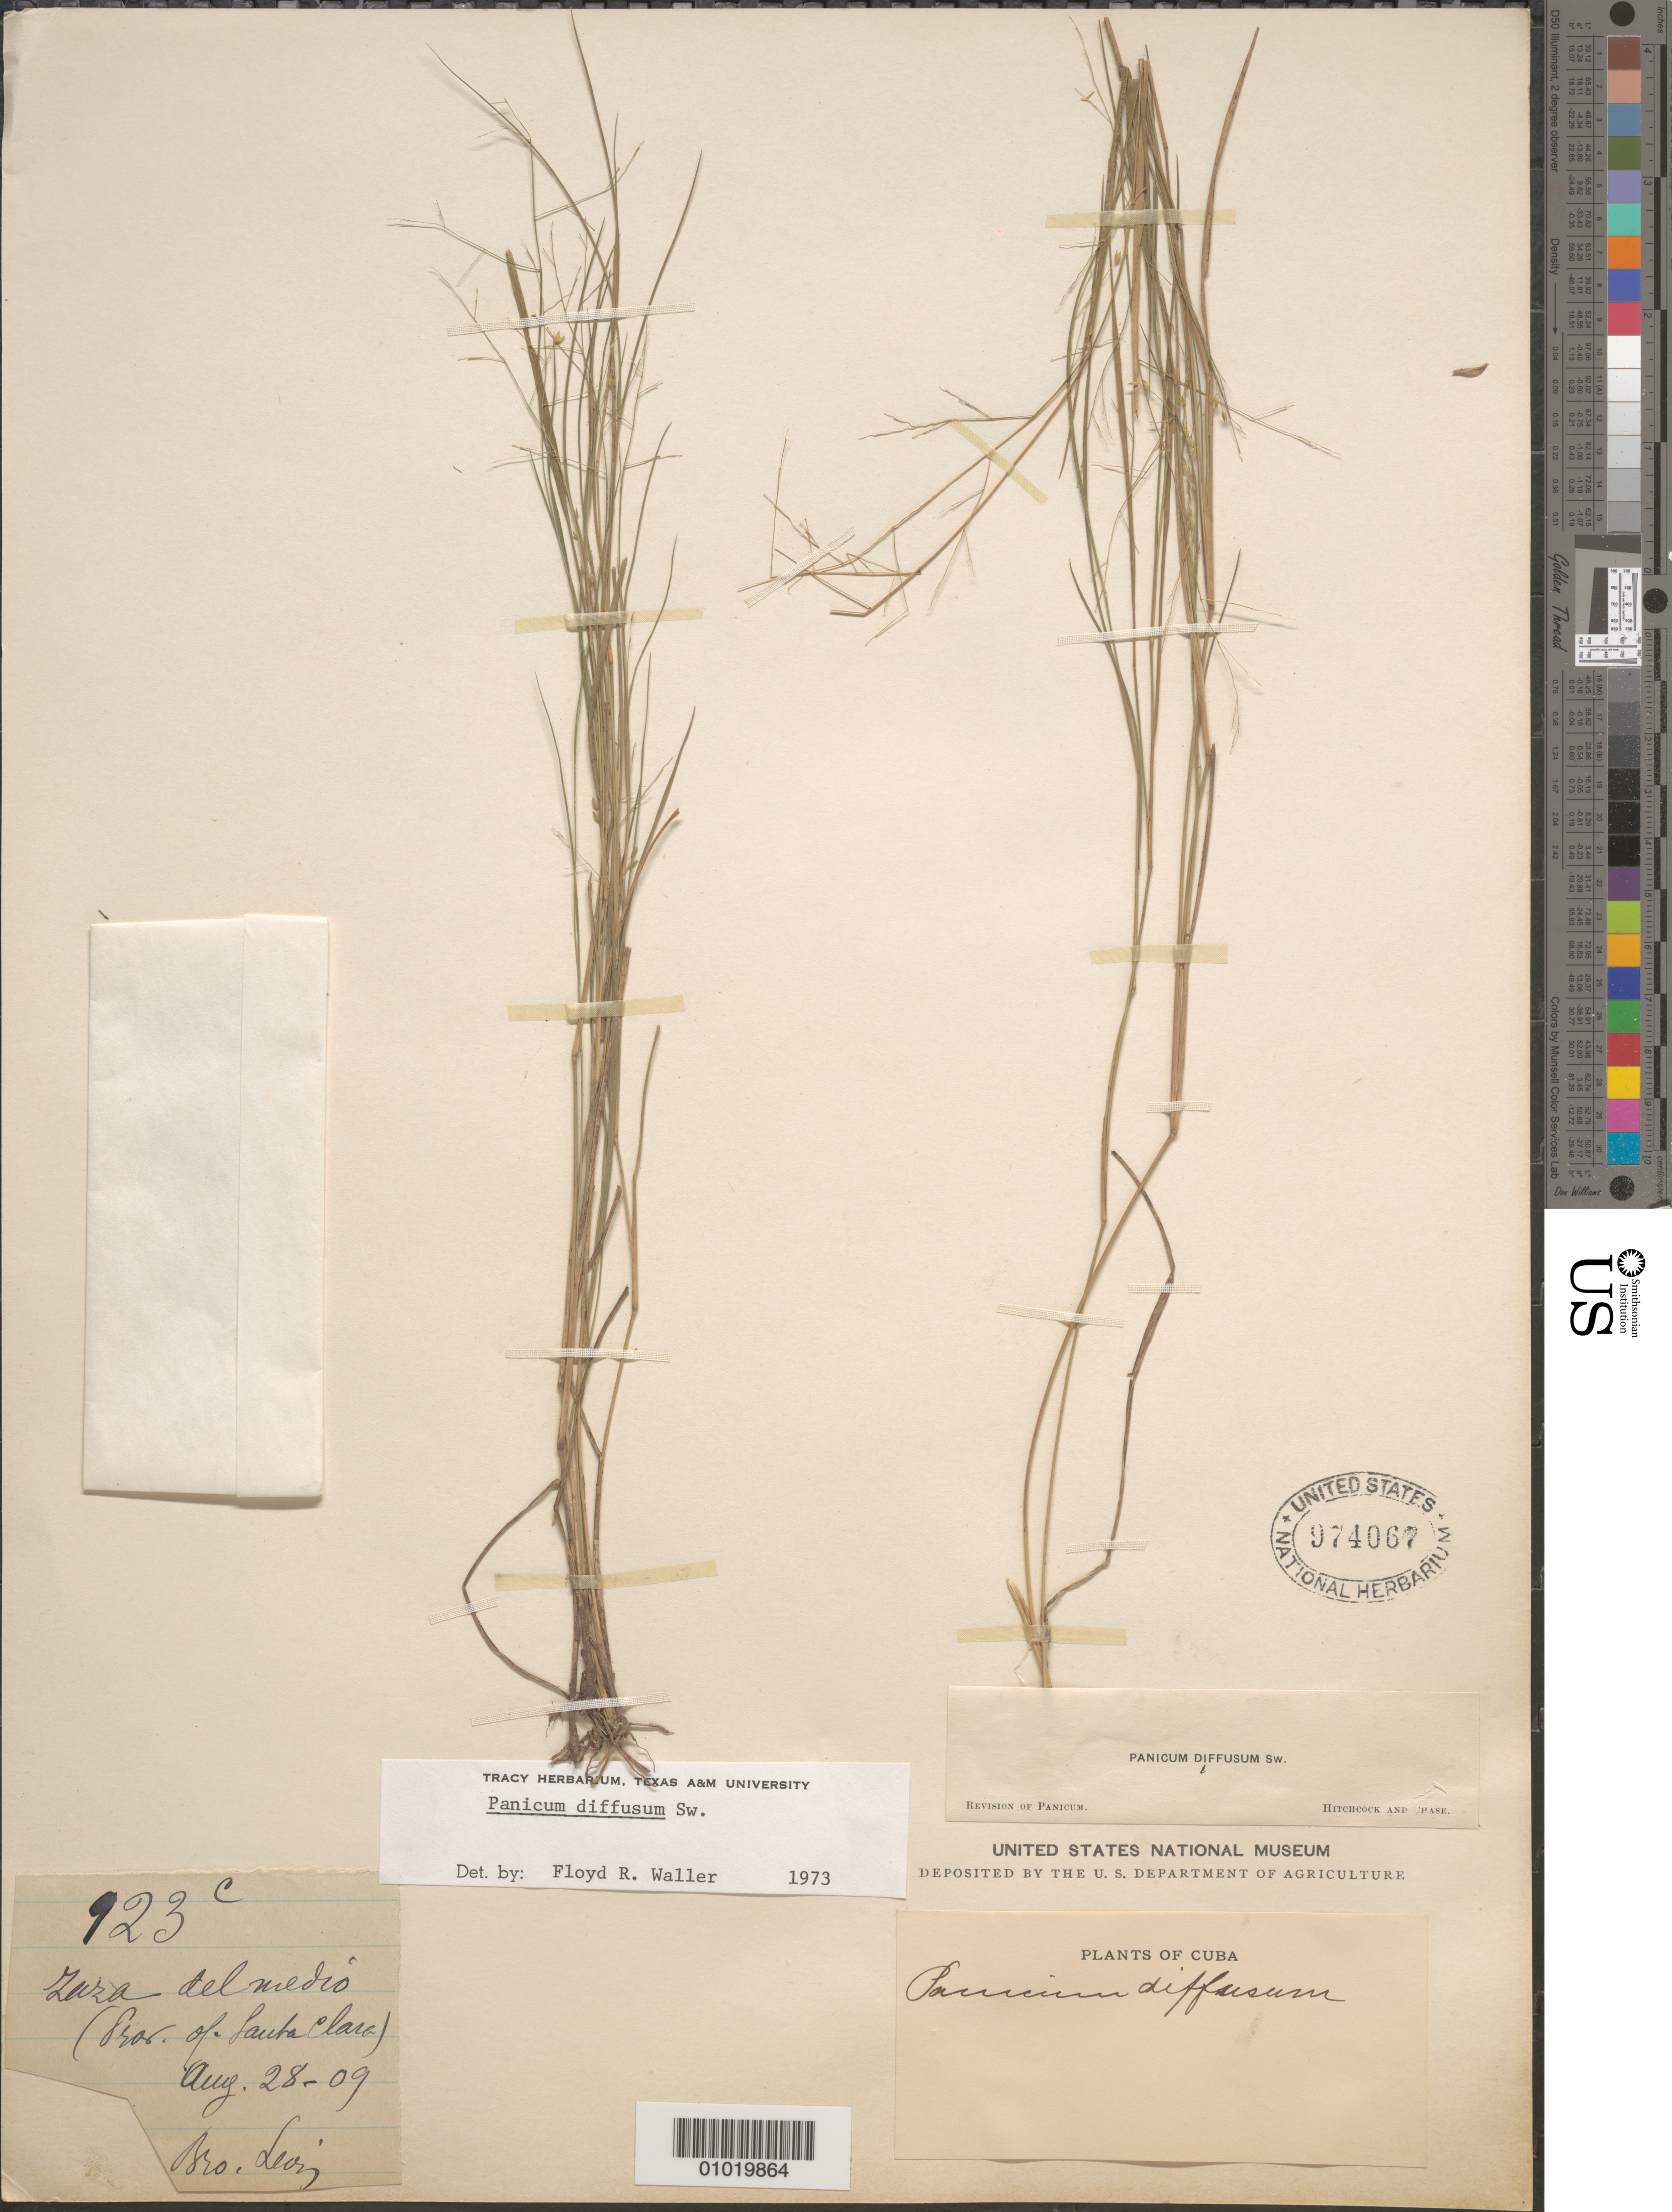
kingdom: Plantae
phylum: Tracheophyta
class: Liliopsida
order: Poales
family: Poaceae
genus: Panicum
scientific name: Panicum diffusum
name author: Sw.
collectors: Bro. León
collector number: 923c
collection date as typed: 28 Aug 1909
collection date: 1909-08-28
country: Cuba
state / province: Villa Clara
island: Cuba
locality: Santa Clara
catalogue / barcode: US 974067